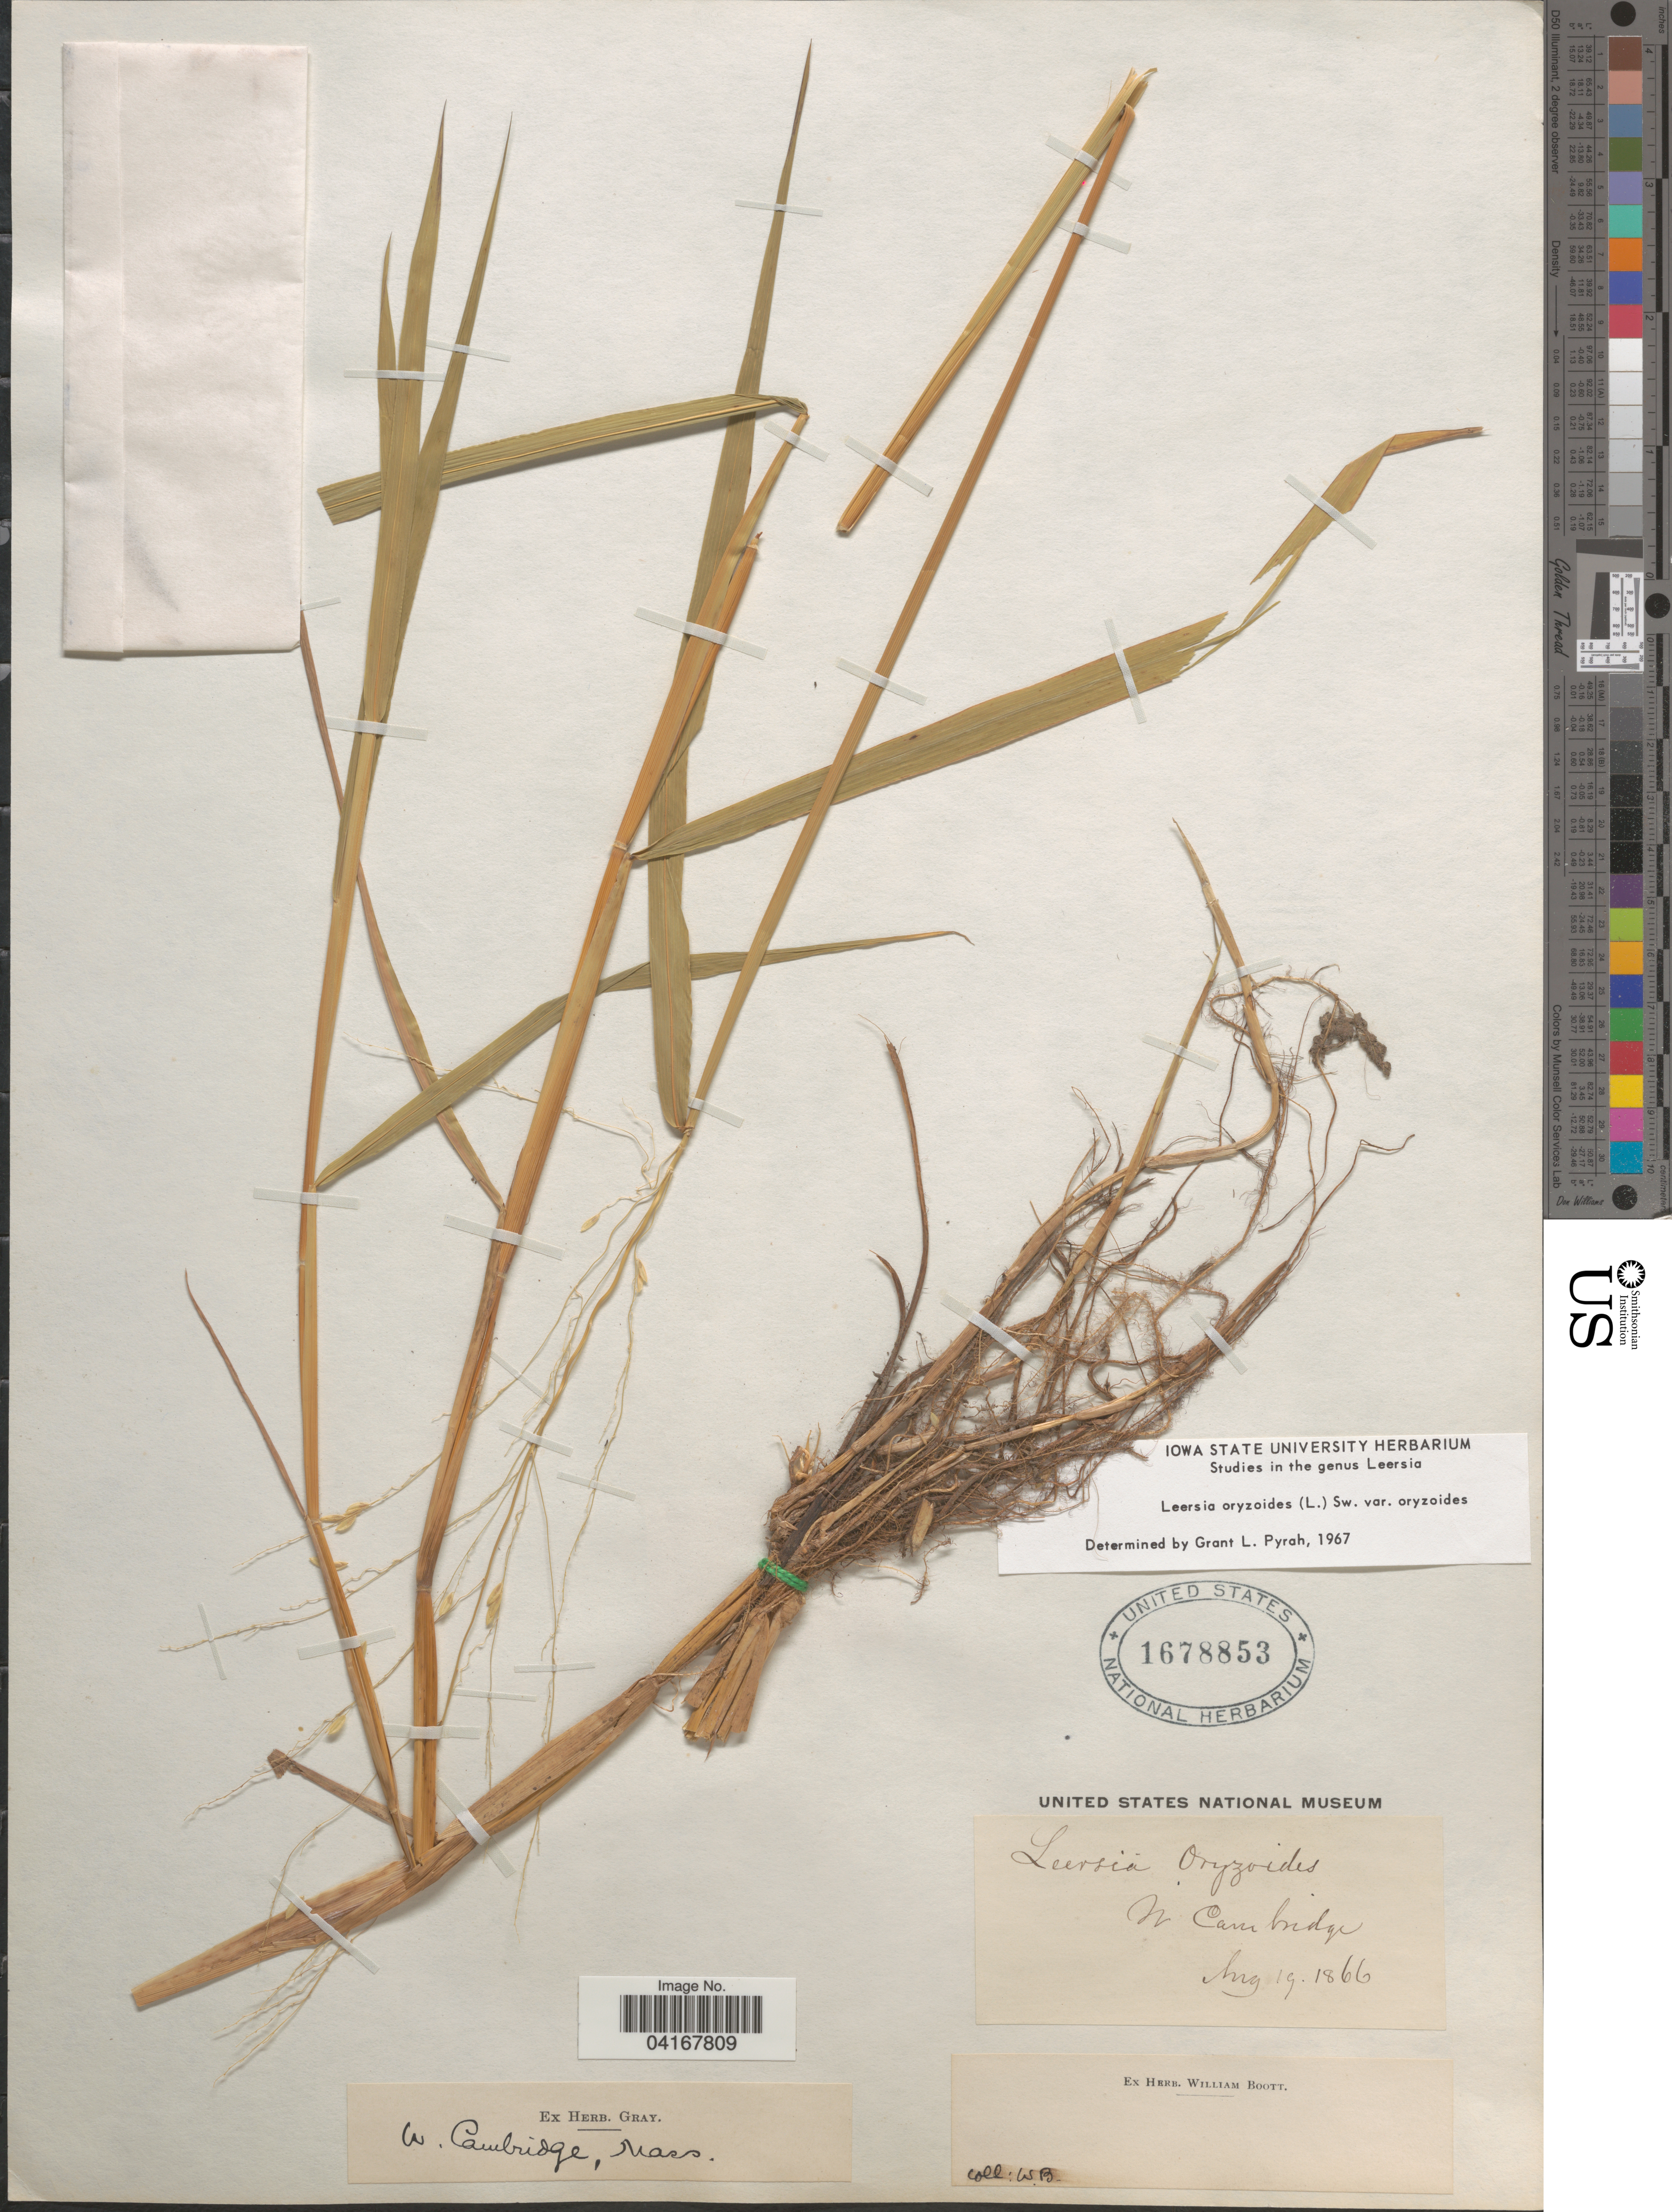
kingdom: Plantae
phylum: Tracheophyta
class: Liliopsida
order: Poales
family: Poaceae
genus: Leersia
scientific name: Leersia oryzoides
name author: (L.) Sw.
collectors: W. Boott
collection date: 1866-08-19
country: United States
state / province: Massachusetts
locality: W. Cambridge.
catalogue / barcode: US 1678853